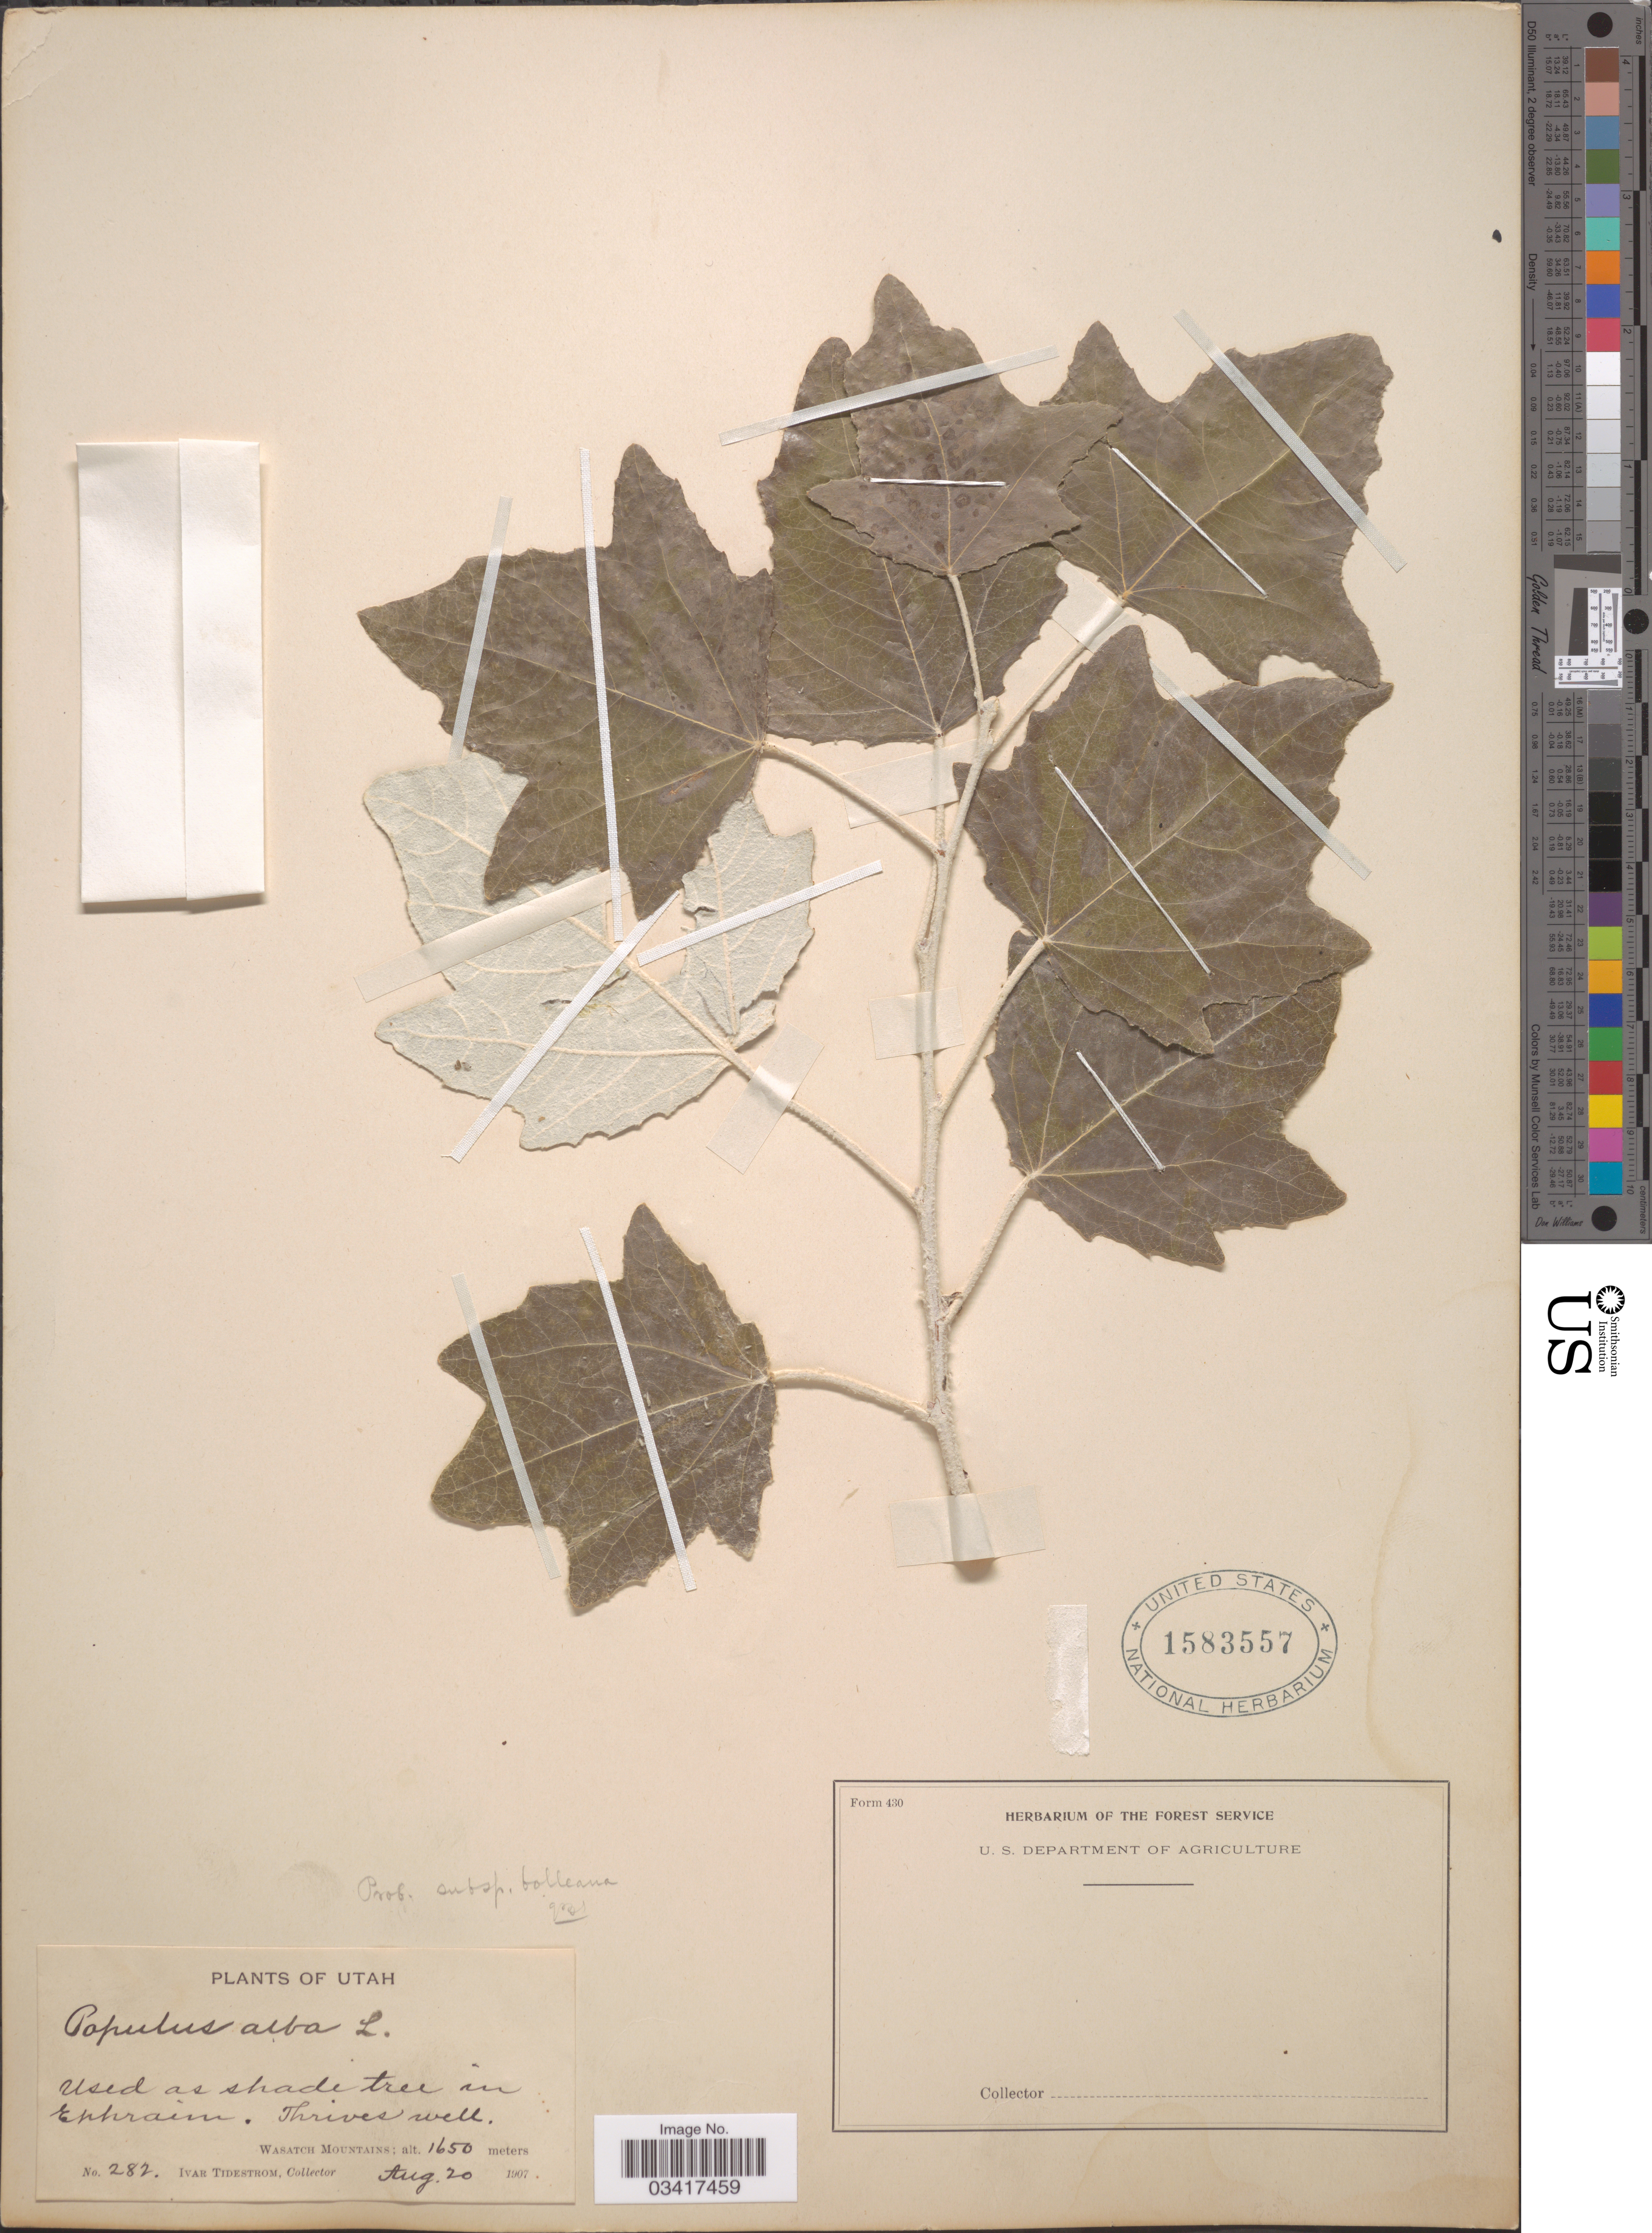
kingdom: Plantae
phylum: Tracheophyta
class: Magnoliopsida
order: Malpighiales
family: Salicaceae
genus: Populus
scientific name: Populus alba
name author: L.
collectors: I. F. Tidestrom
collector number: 282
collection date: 1907-08-20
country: United States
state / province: Utah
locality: Wasatch Mountains. In Ephraim.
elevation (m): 1650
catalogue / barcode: US 1583557